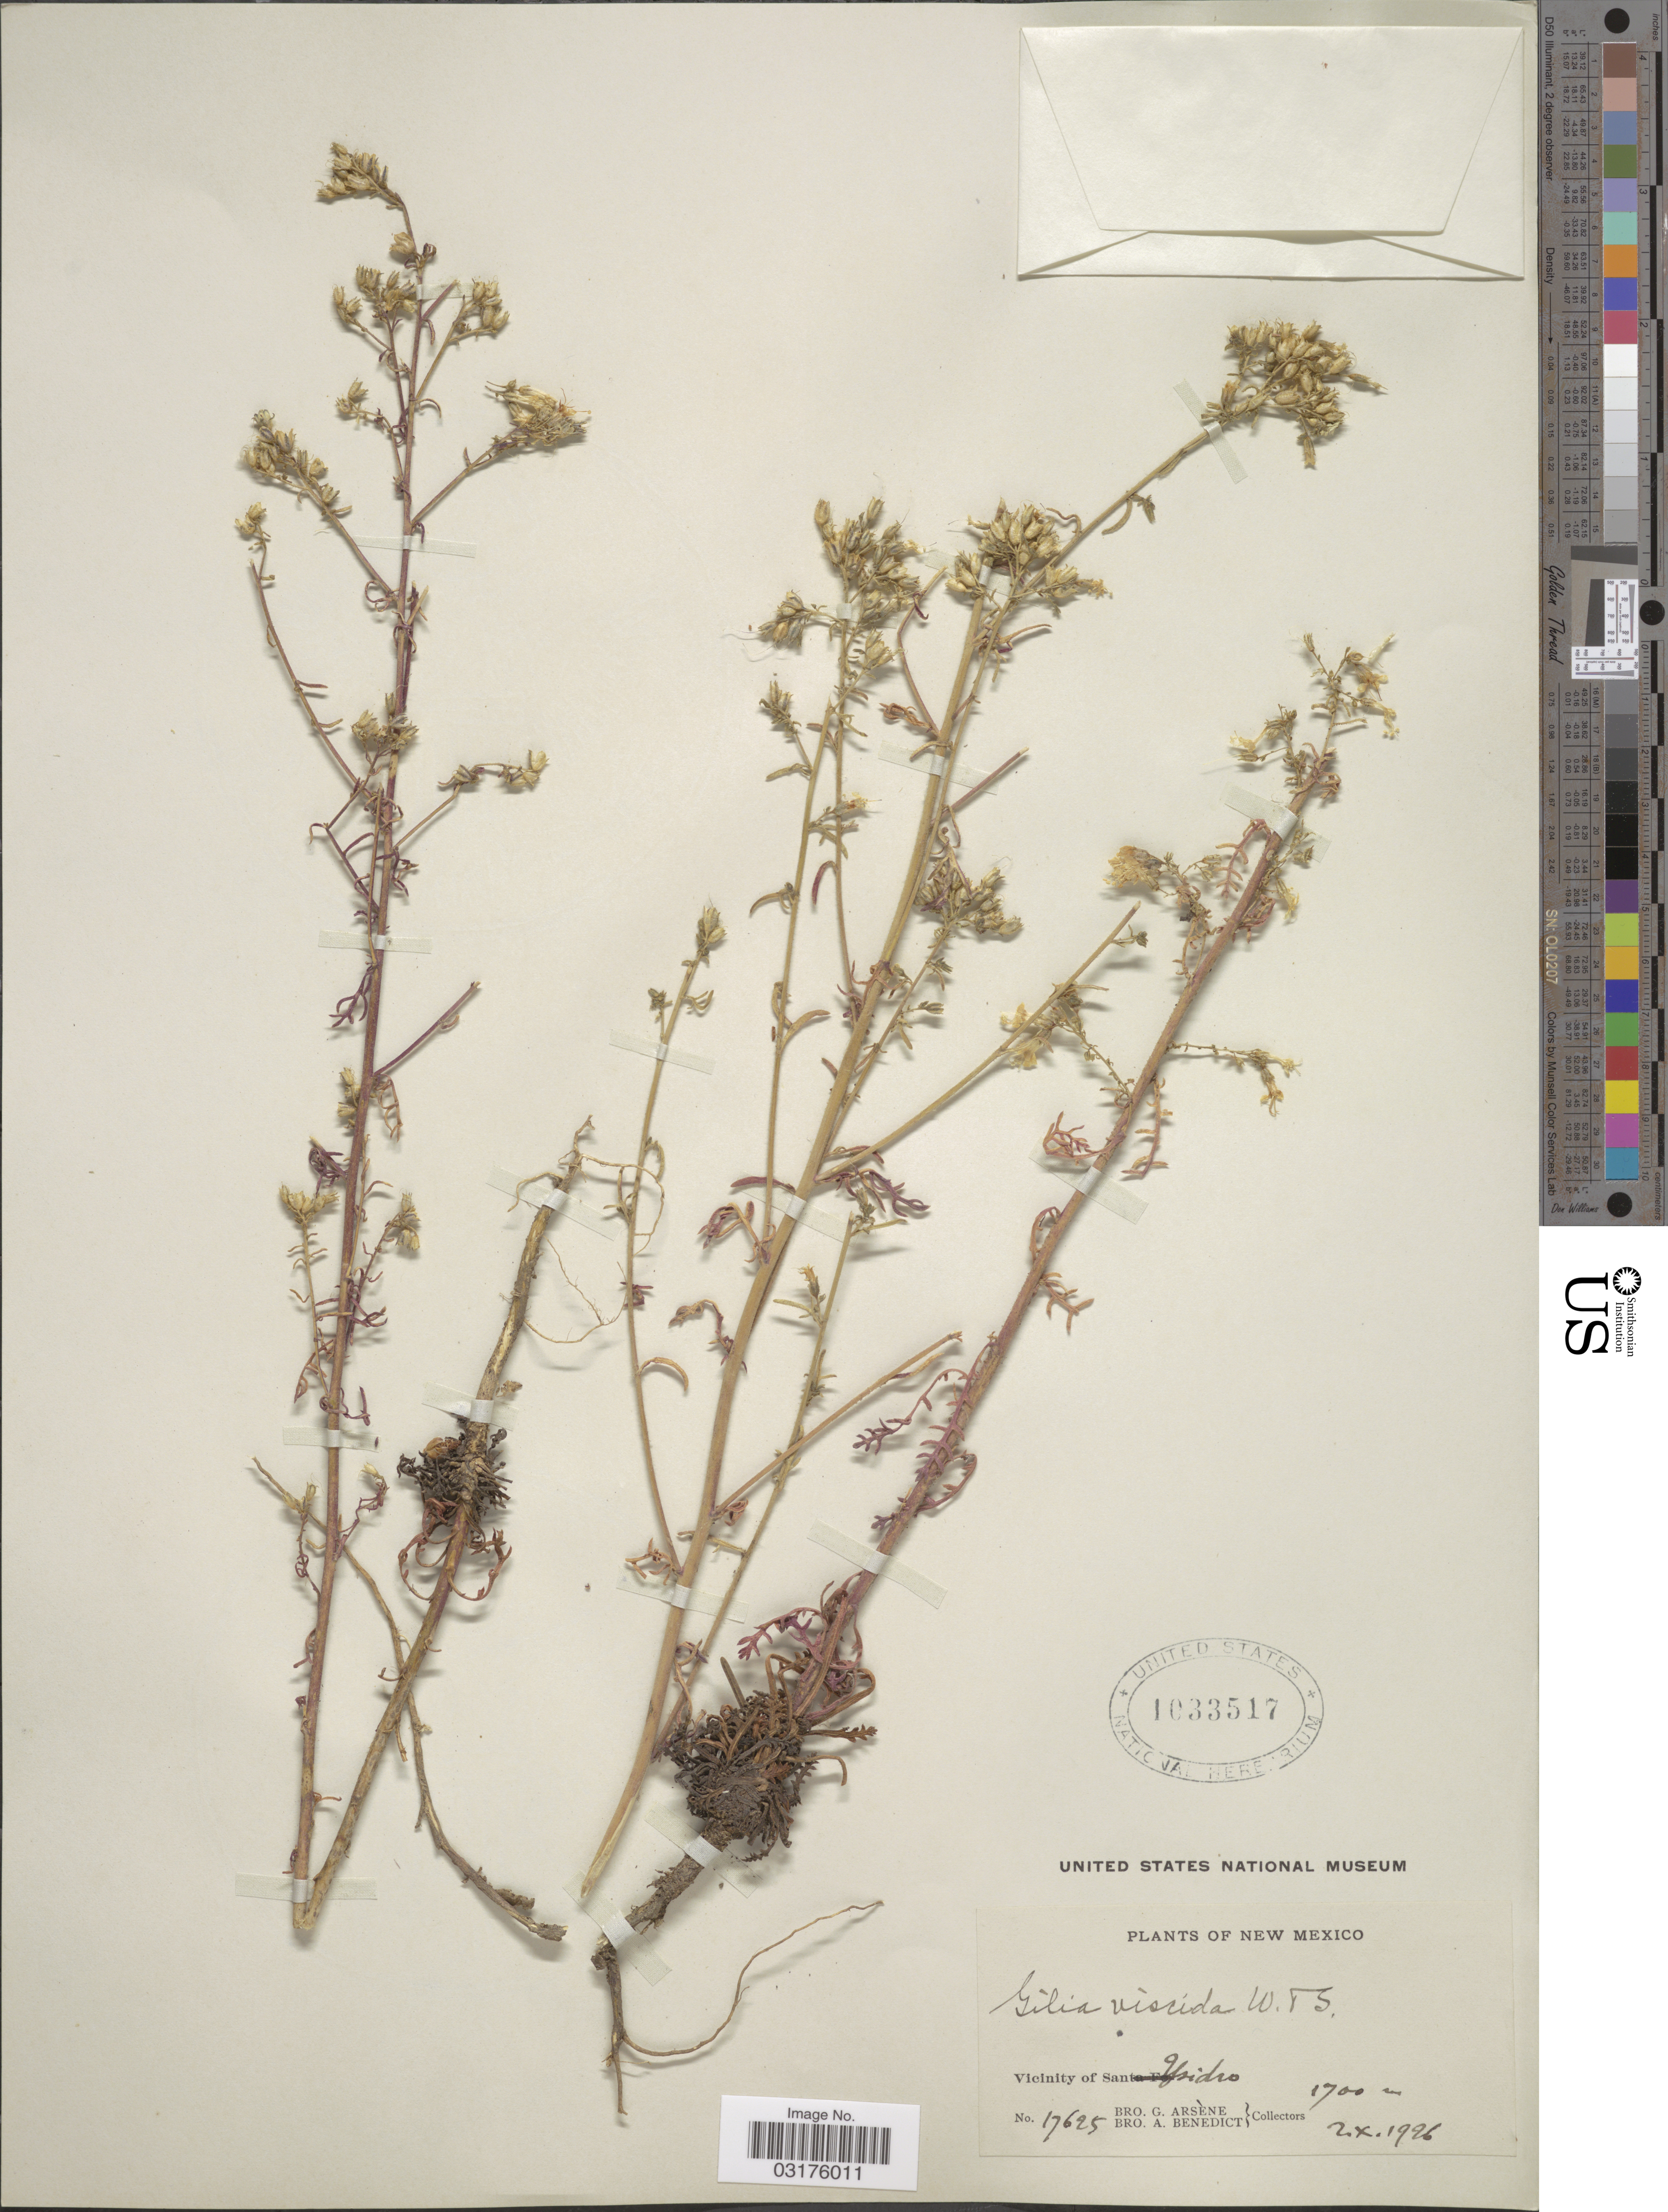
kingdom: Plantae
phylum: Tracheophyta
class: Magnoliopsida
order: Ericales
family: Polemoniaceae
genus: Aliciella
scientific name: Aliciella pinnatifida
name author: (Nutt. ex A. Gray) J.M. Porter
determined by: Strong, Mark T., (BOT), Smithsonian Institution - National Museum of Natural History (UNITED STATES)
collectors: Bro. G. Arsène & Bro. A. Benedict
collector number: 17625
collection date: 1926-10-02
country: United States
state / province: New Mexico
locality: Vicinity of San Ysidro.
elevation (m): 1700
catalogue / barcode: US 1033517